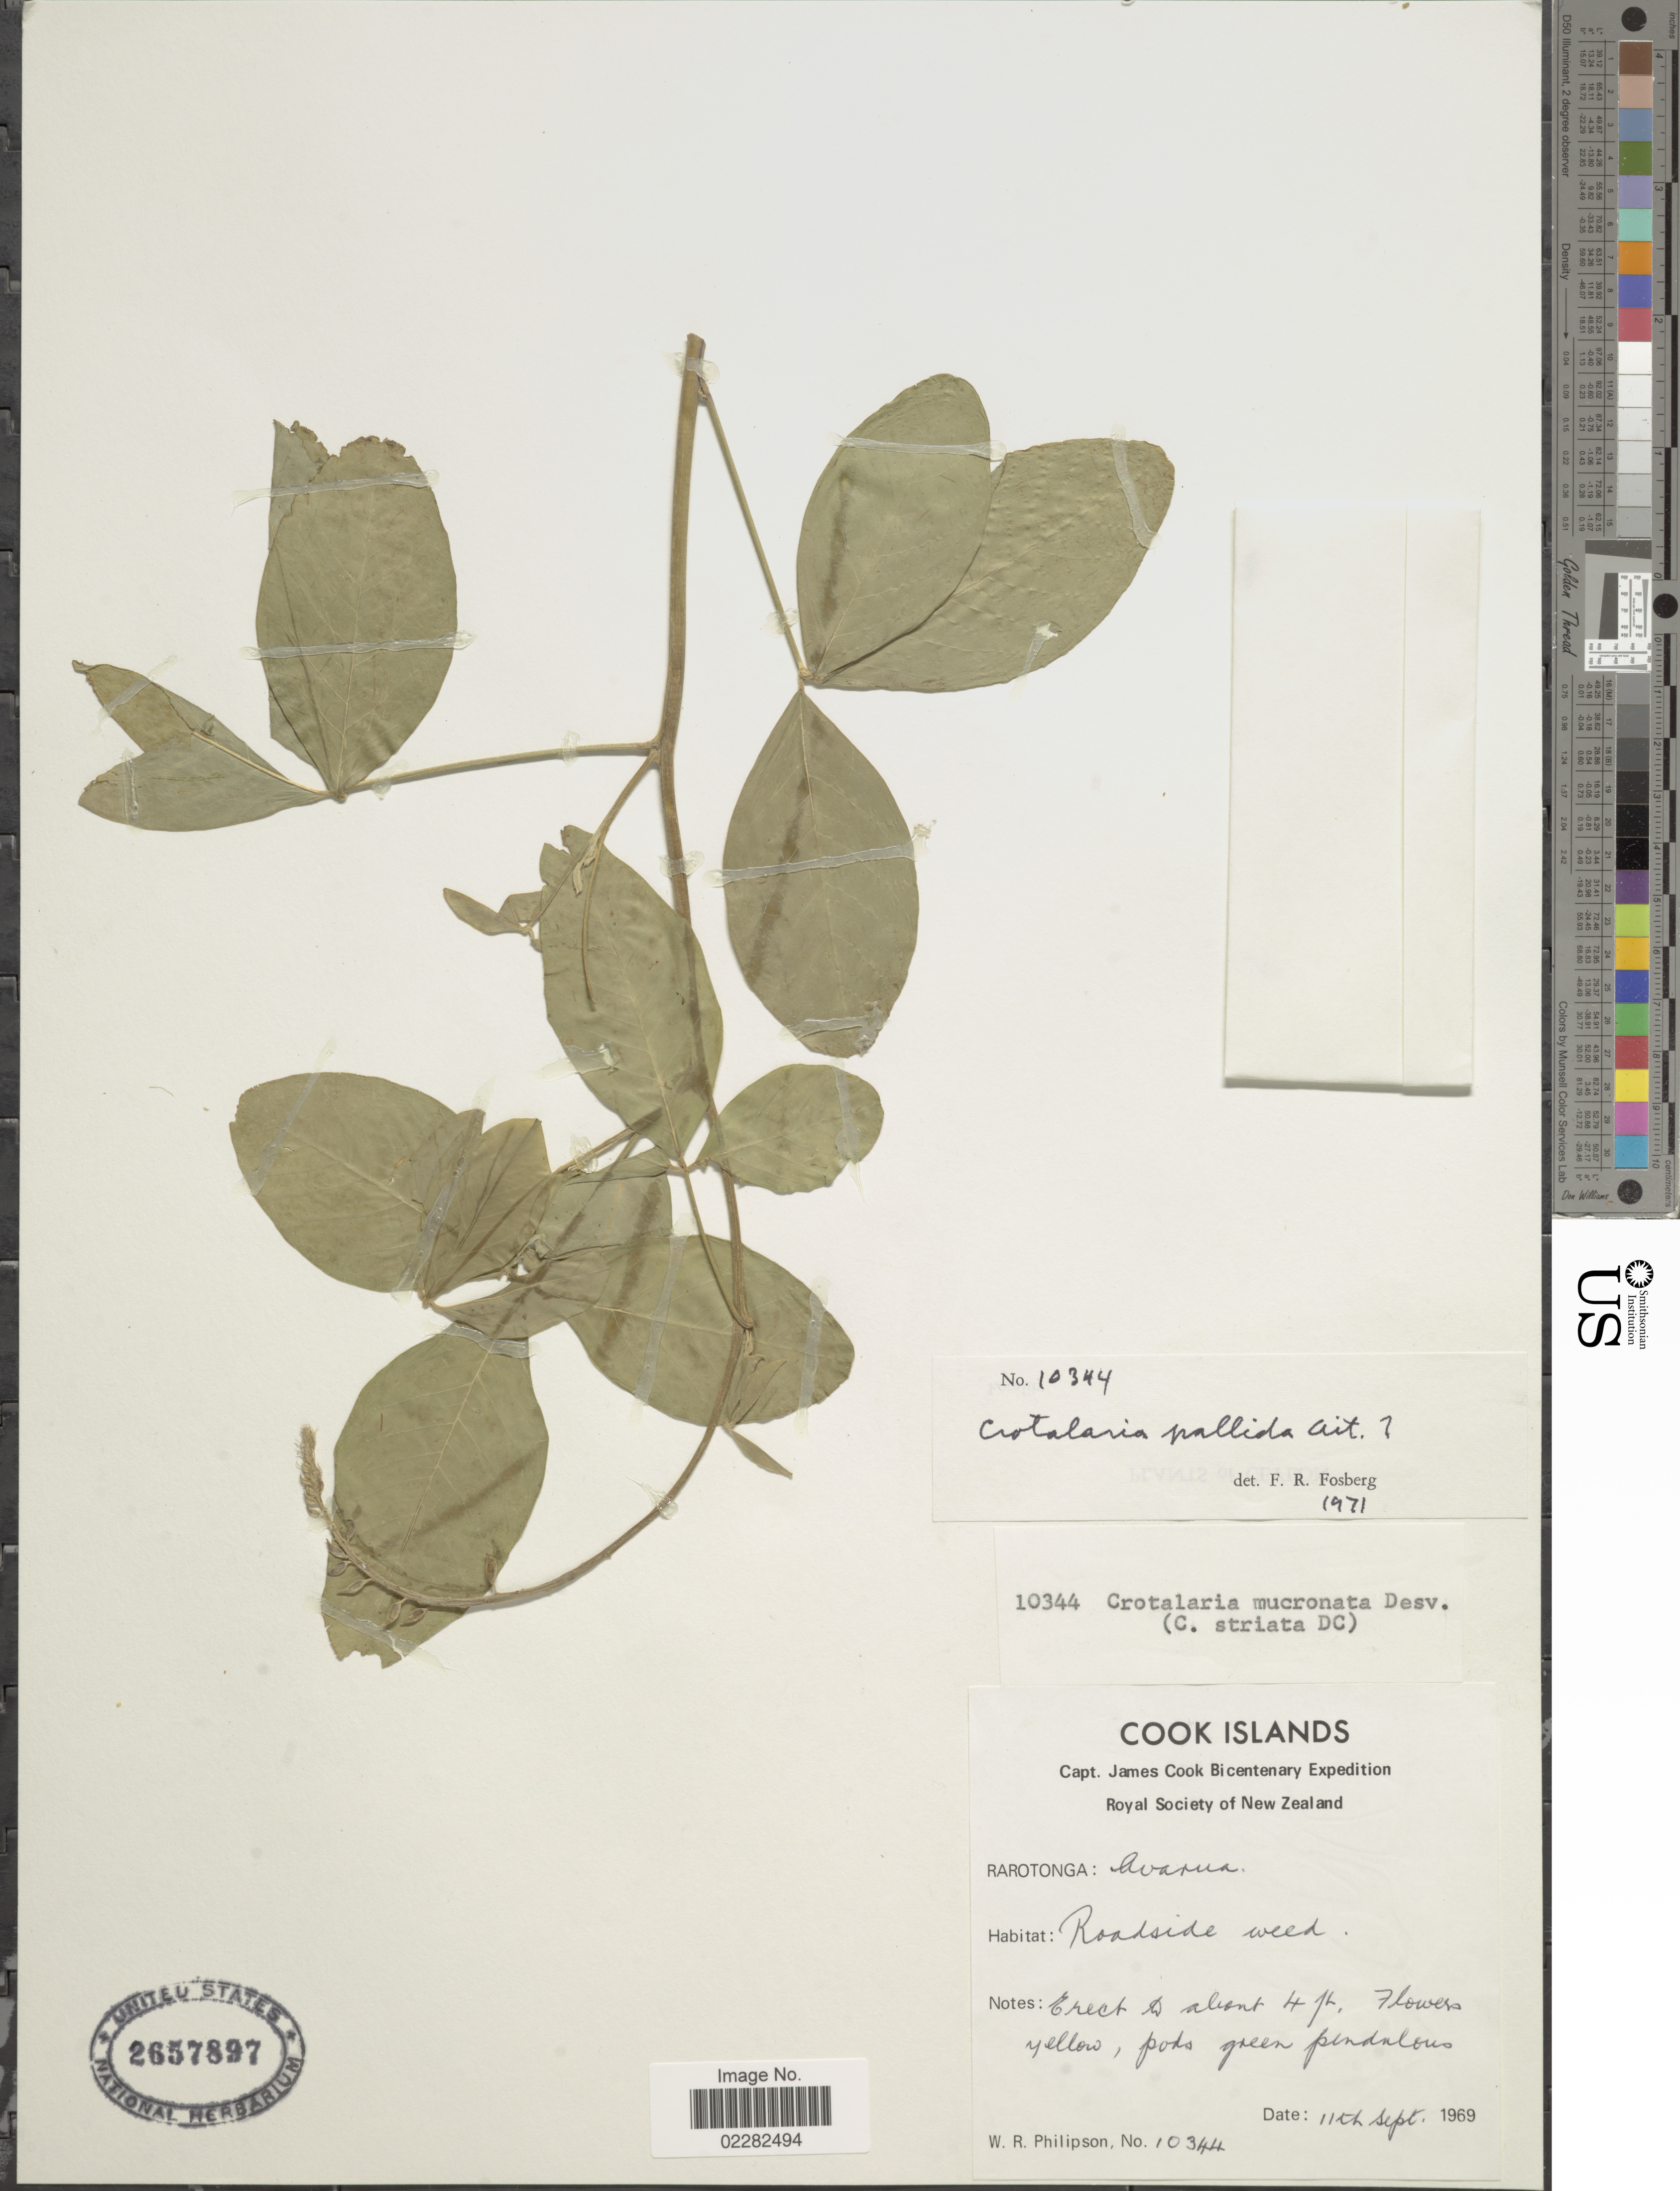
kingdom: Plantae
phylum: Tracheophyta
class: Magnoliopsida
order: Fabales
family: Fabaceae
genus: Crotalaria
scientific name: Crotalaria pallida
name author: Aiton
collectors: W. R. Philipson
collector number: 10344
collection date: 1969-09-11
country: Cook Islands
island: Rarotonga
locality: Rarotonga, Avarua [interpreted], roadside weed.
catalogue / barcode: US 2657897